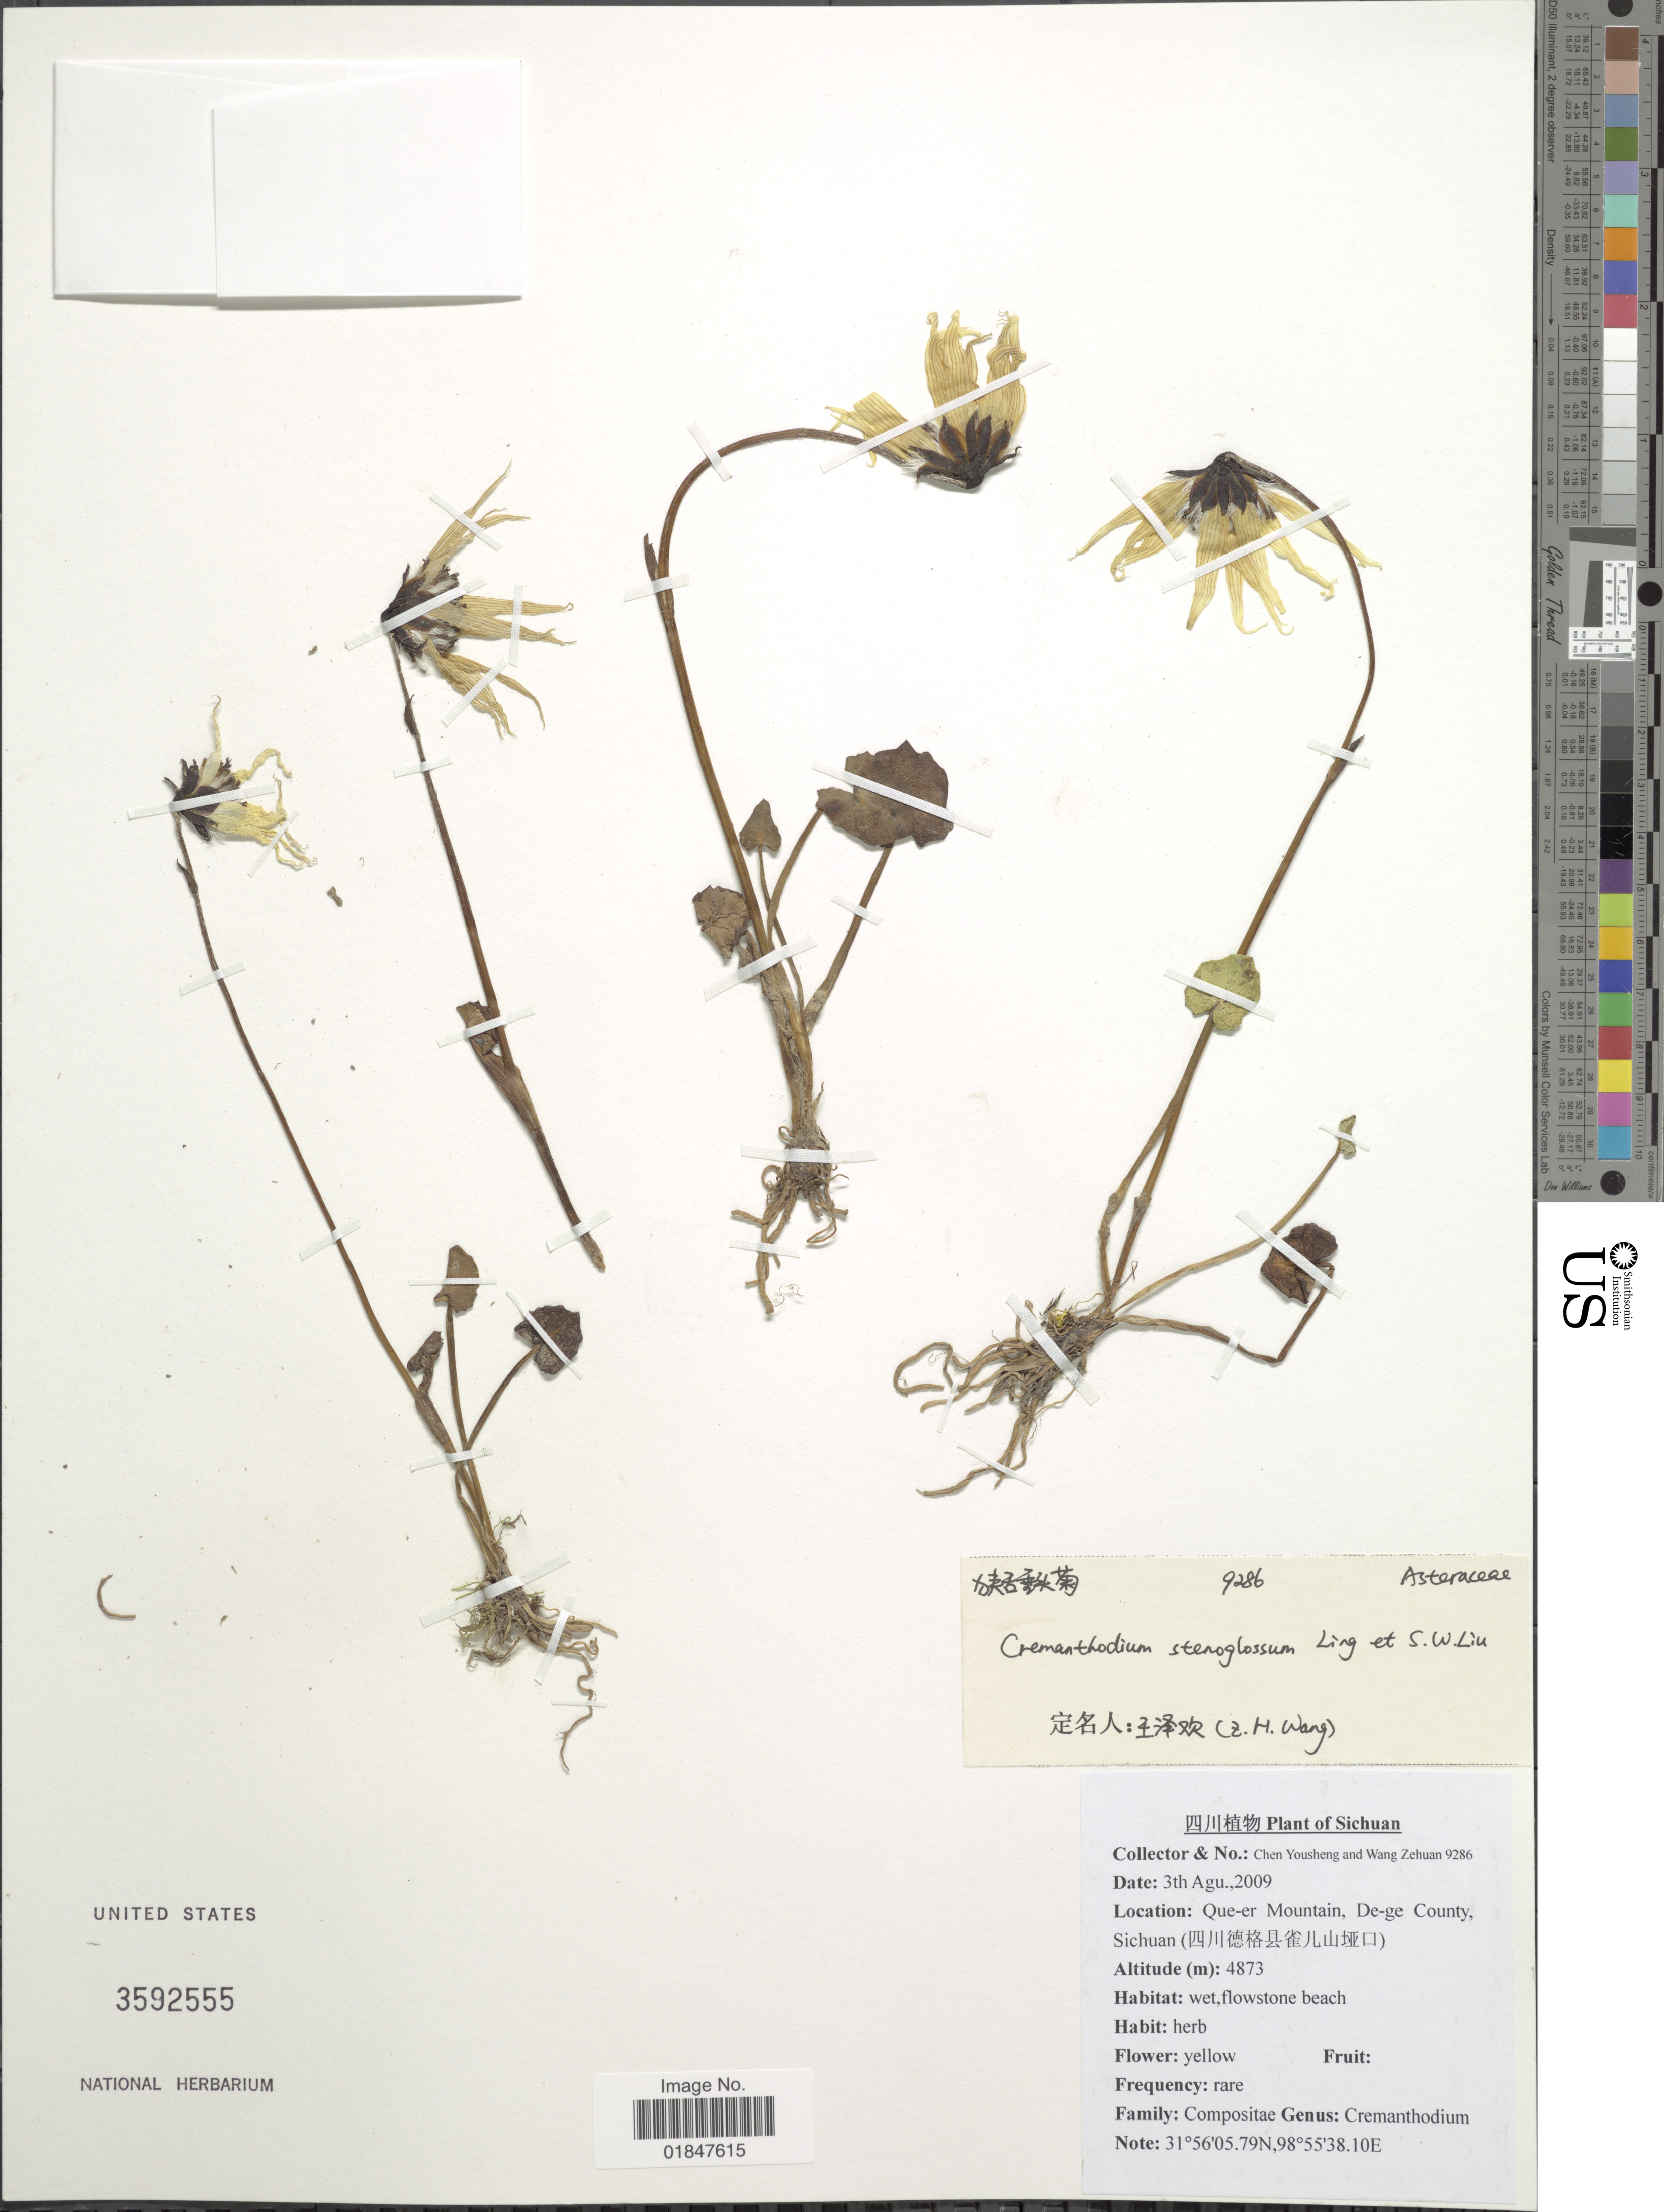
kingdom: Plantae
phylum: Tracheophyta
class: Magnoliopsida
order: Asterales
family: Asteraceae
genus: Cremanthodium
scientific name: Cremanthodium stenoglossum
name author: Ling & S.W. liu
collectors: Y. Chen & Z. Wang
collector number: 9286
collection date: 2009-08-03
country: China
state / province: Sichuan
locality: Que-er Mountain, De-ge County, Sichuan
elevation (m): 4873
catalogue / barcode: US 3592555